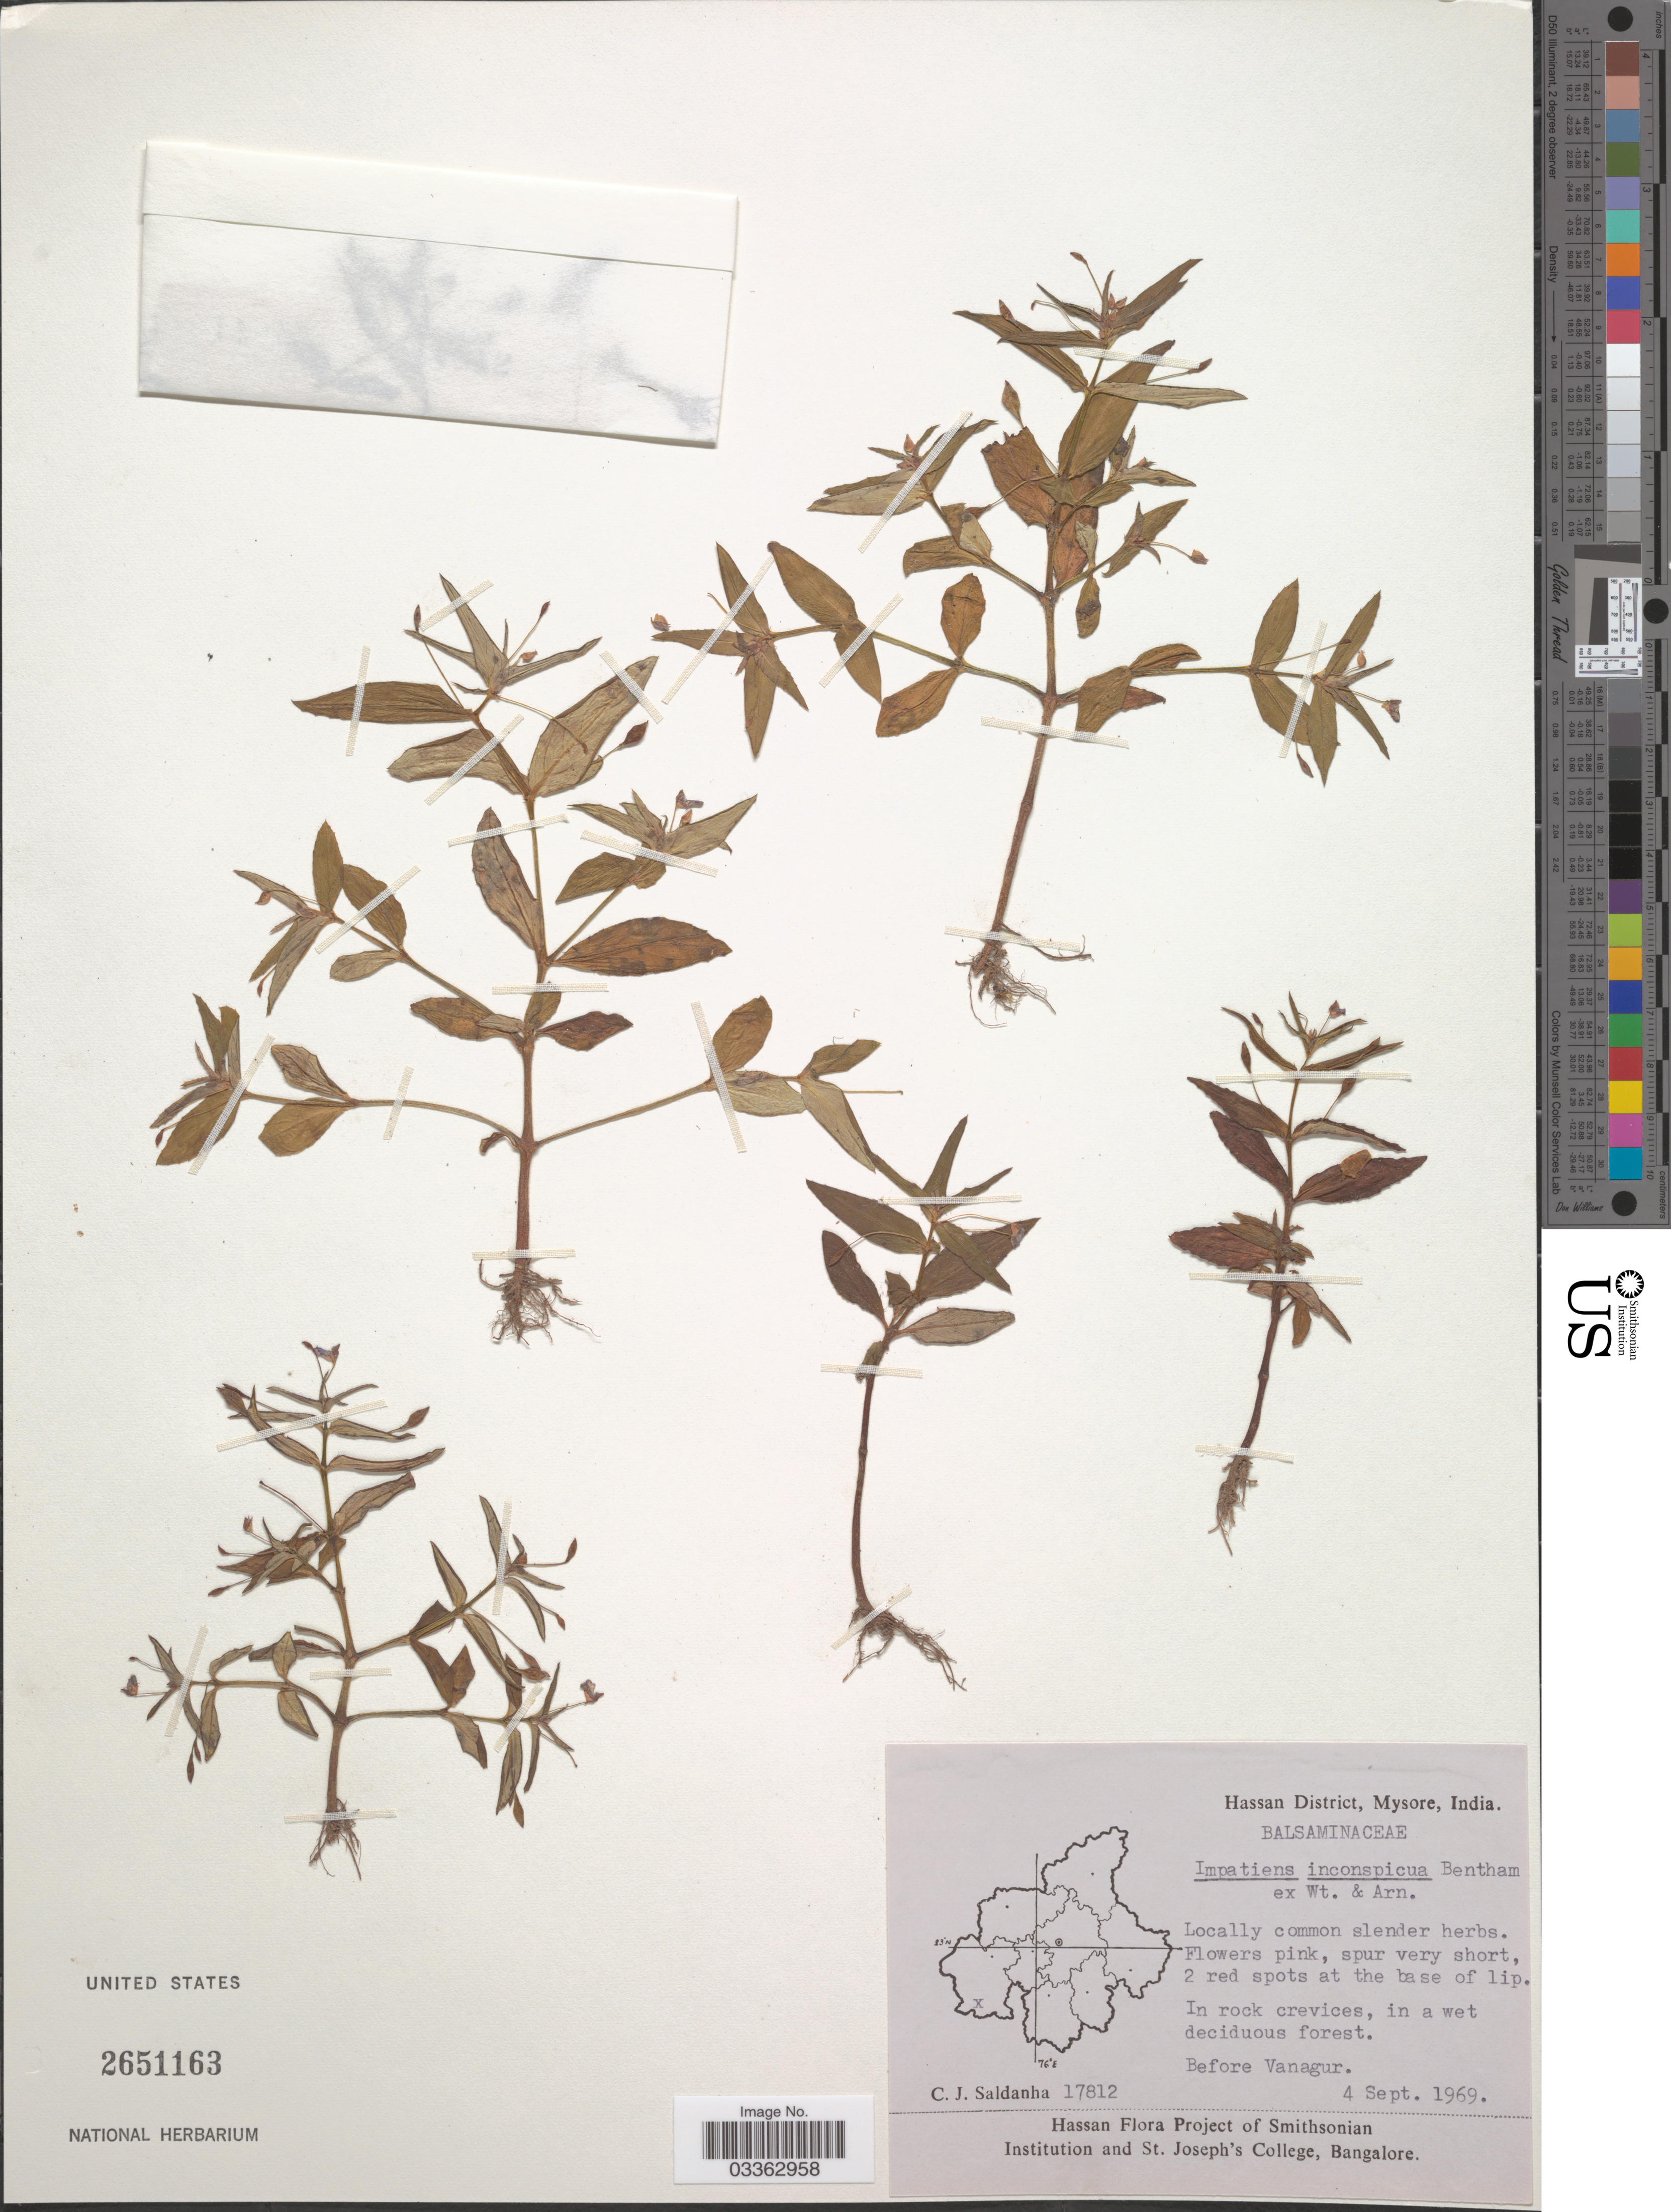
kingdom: Plantae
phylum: Tracheophyta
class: Magnoliopsida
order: Ericales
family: Balsaminaceae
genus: Impatiens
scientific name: Impatiens inconspicua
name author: Benth. ex in Wight & Arn.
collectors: C. J. Saldanha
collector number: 17812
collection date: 1969-09-04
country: India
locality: Hassan District, Mysore. Before Vanagur.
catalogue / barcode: US 2651163